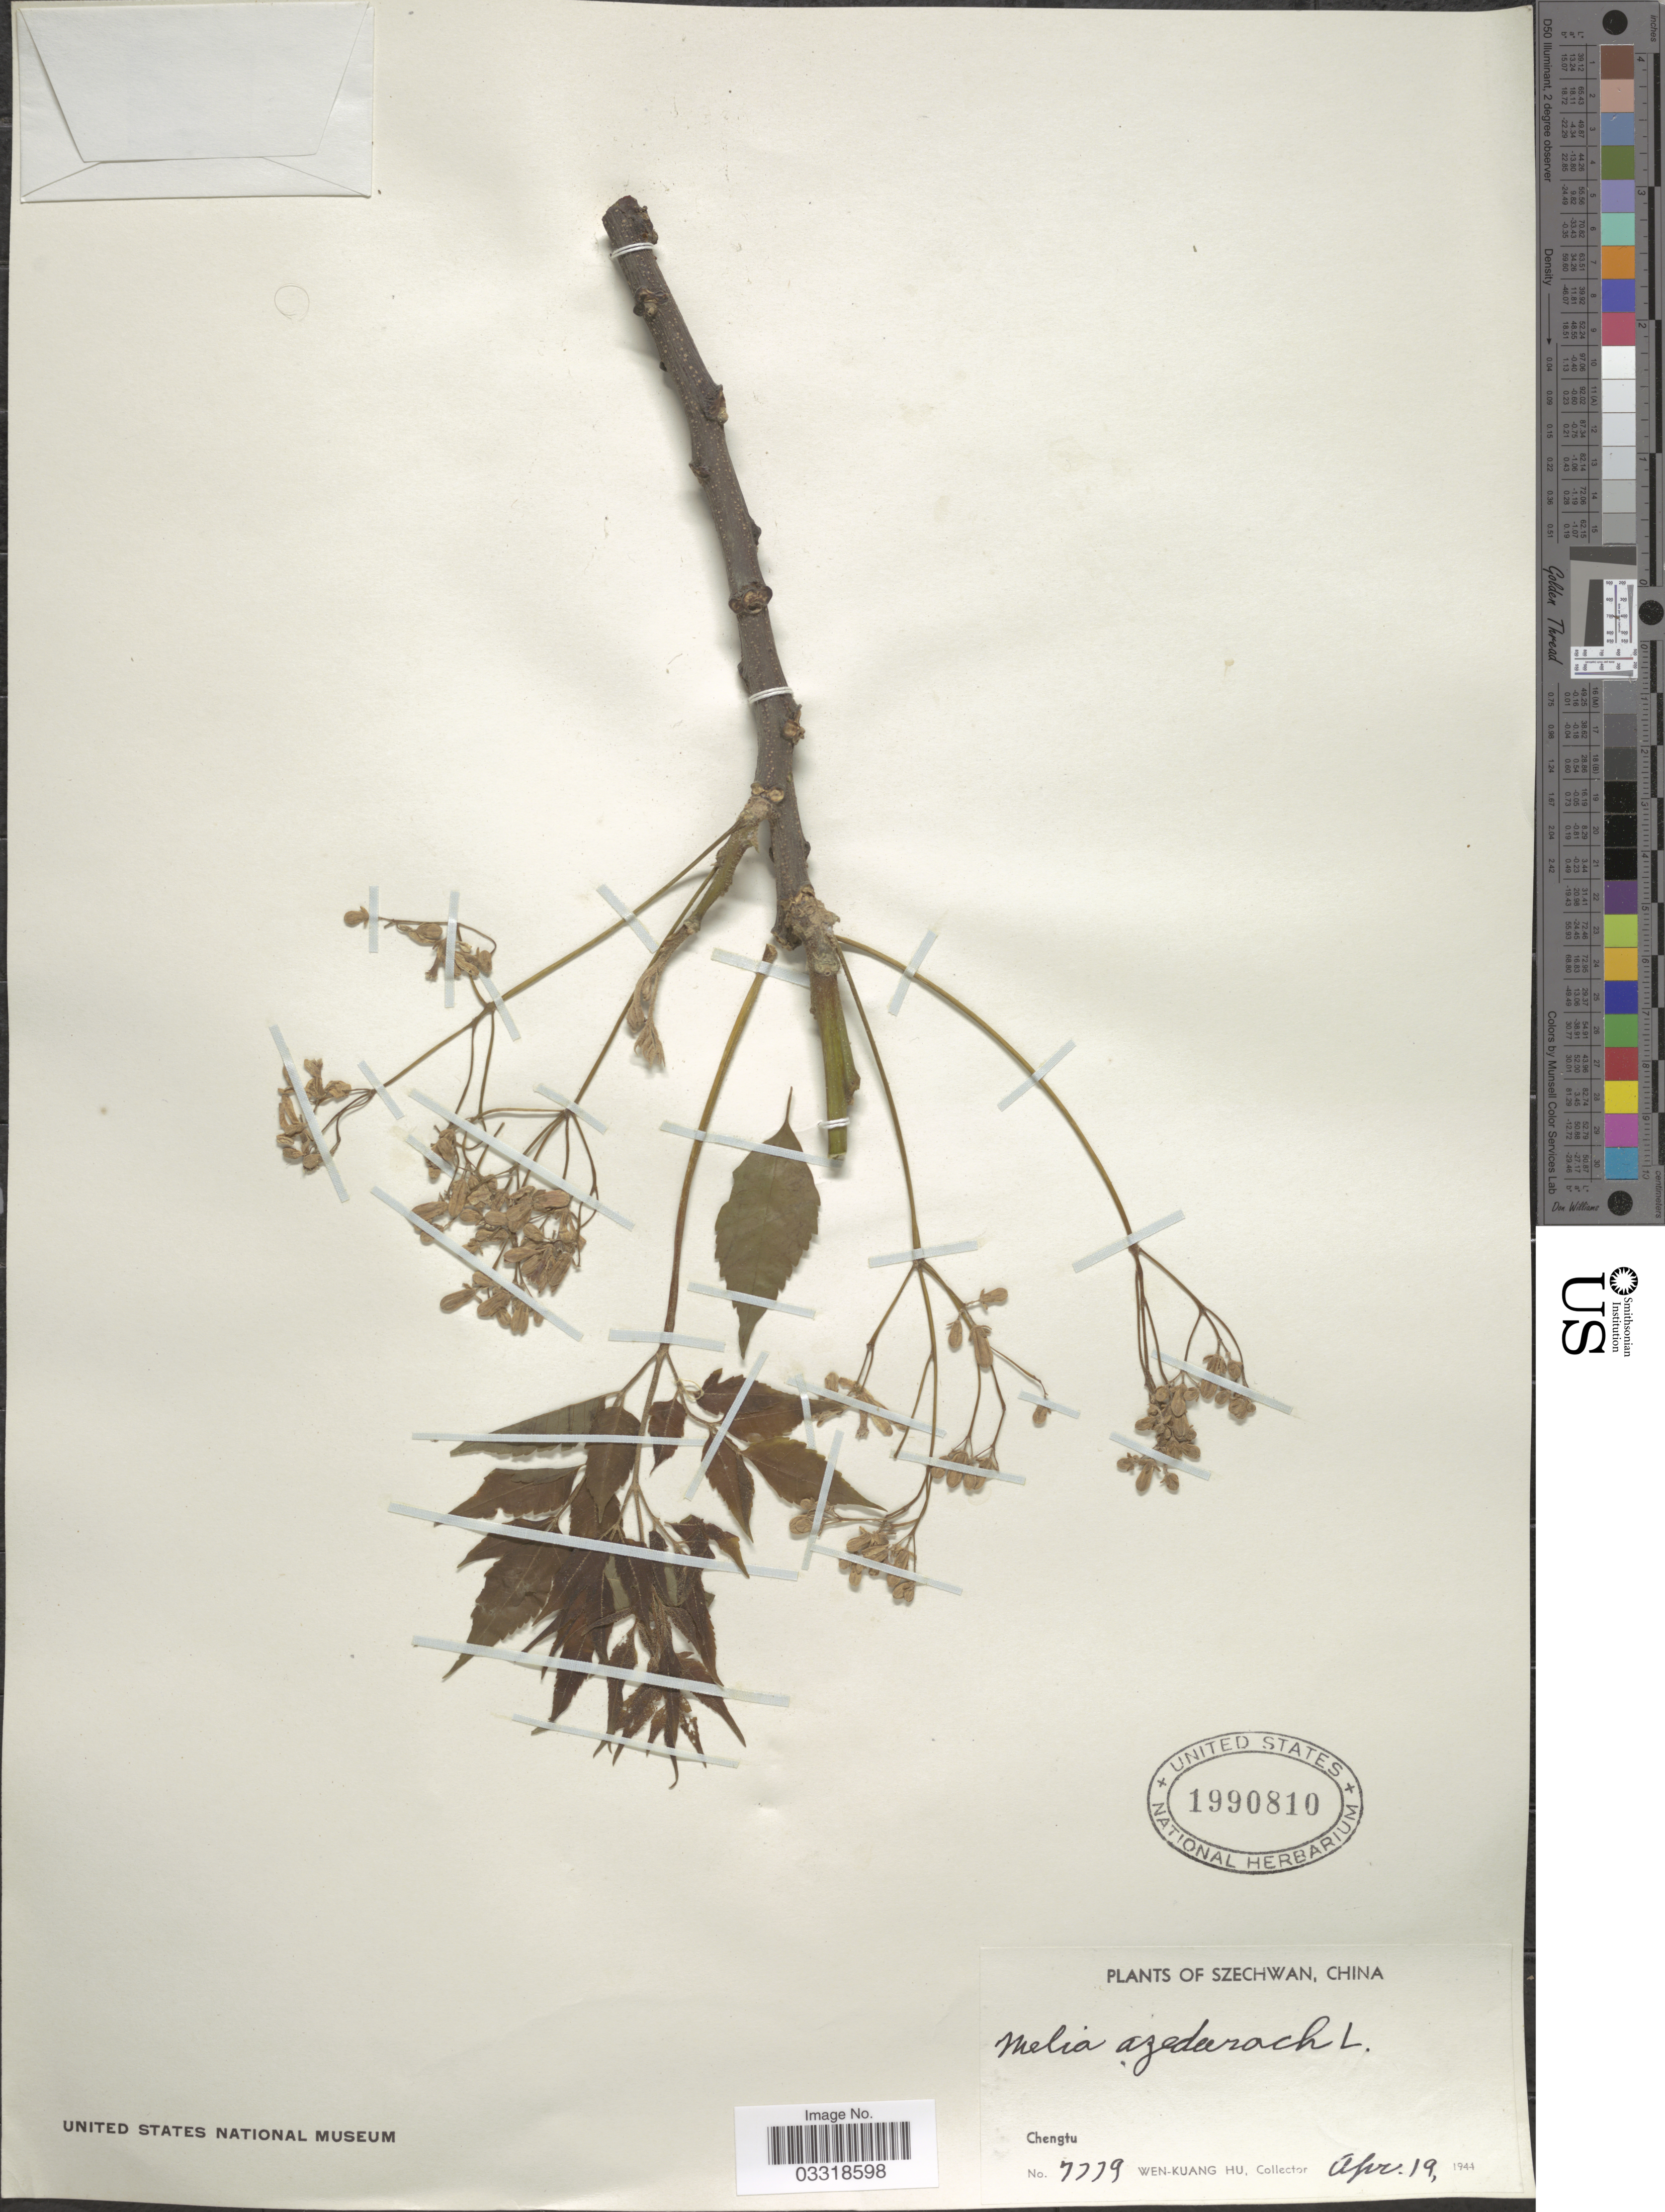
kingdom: Plantae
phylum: Tracheophyta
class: Magnoliopsida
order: Sapindales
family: Meliaceae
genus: Melia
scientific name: Melia azedarach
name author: L.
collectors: W. K. Hu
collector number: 7779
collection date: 1944-04-19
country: China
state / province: Sichuan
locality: Szechwan. Chengtu.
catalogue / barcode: US 1990810